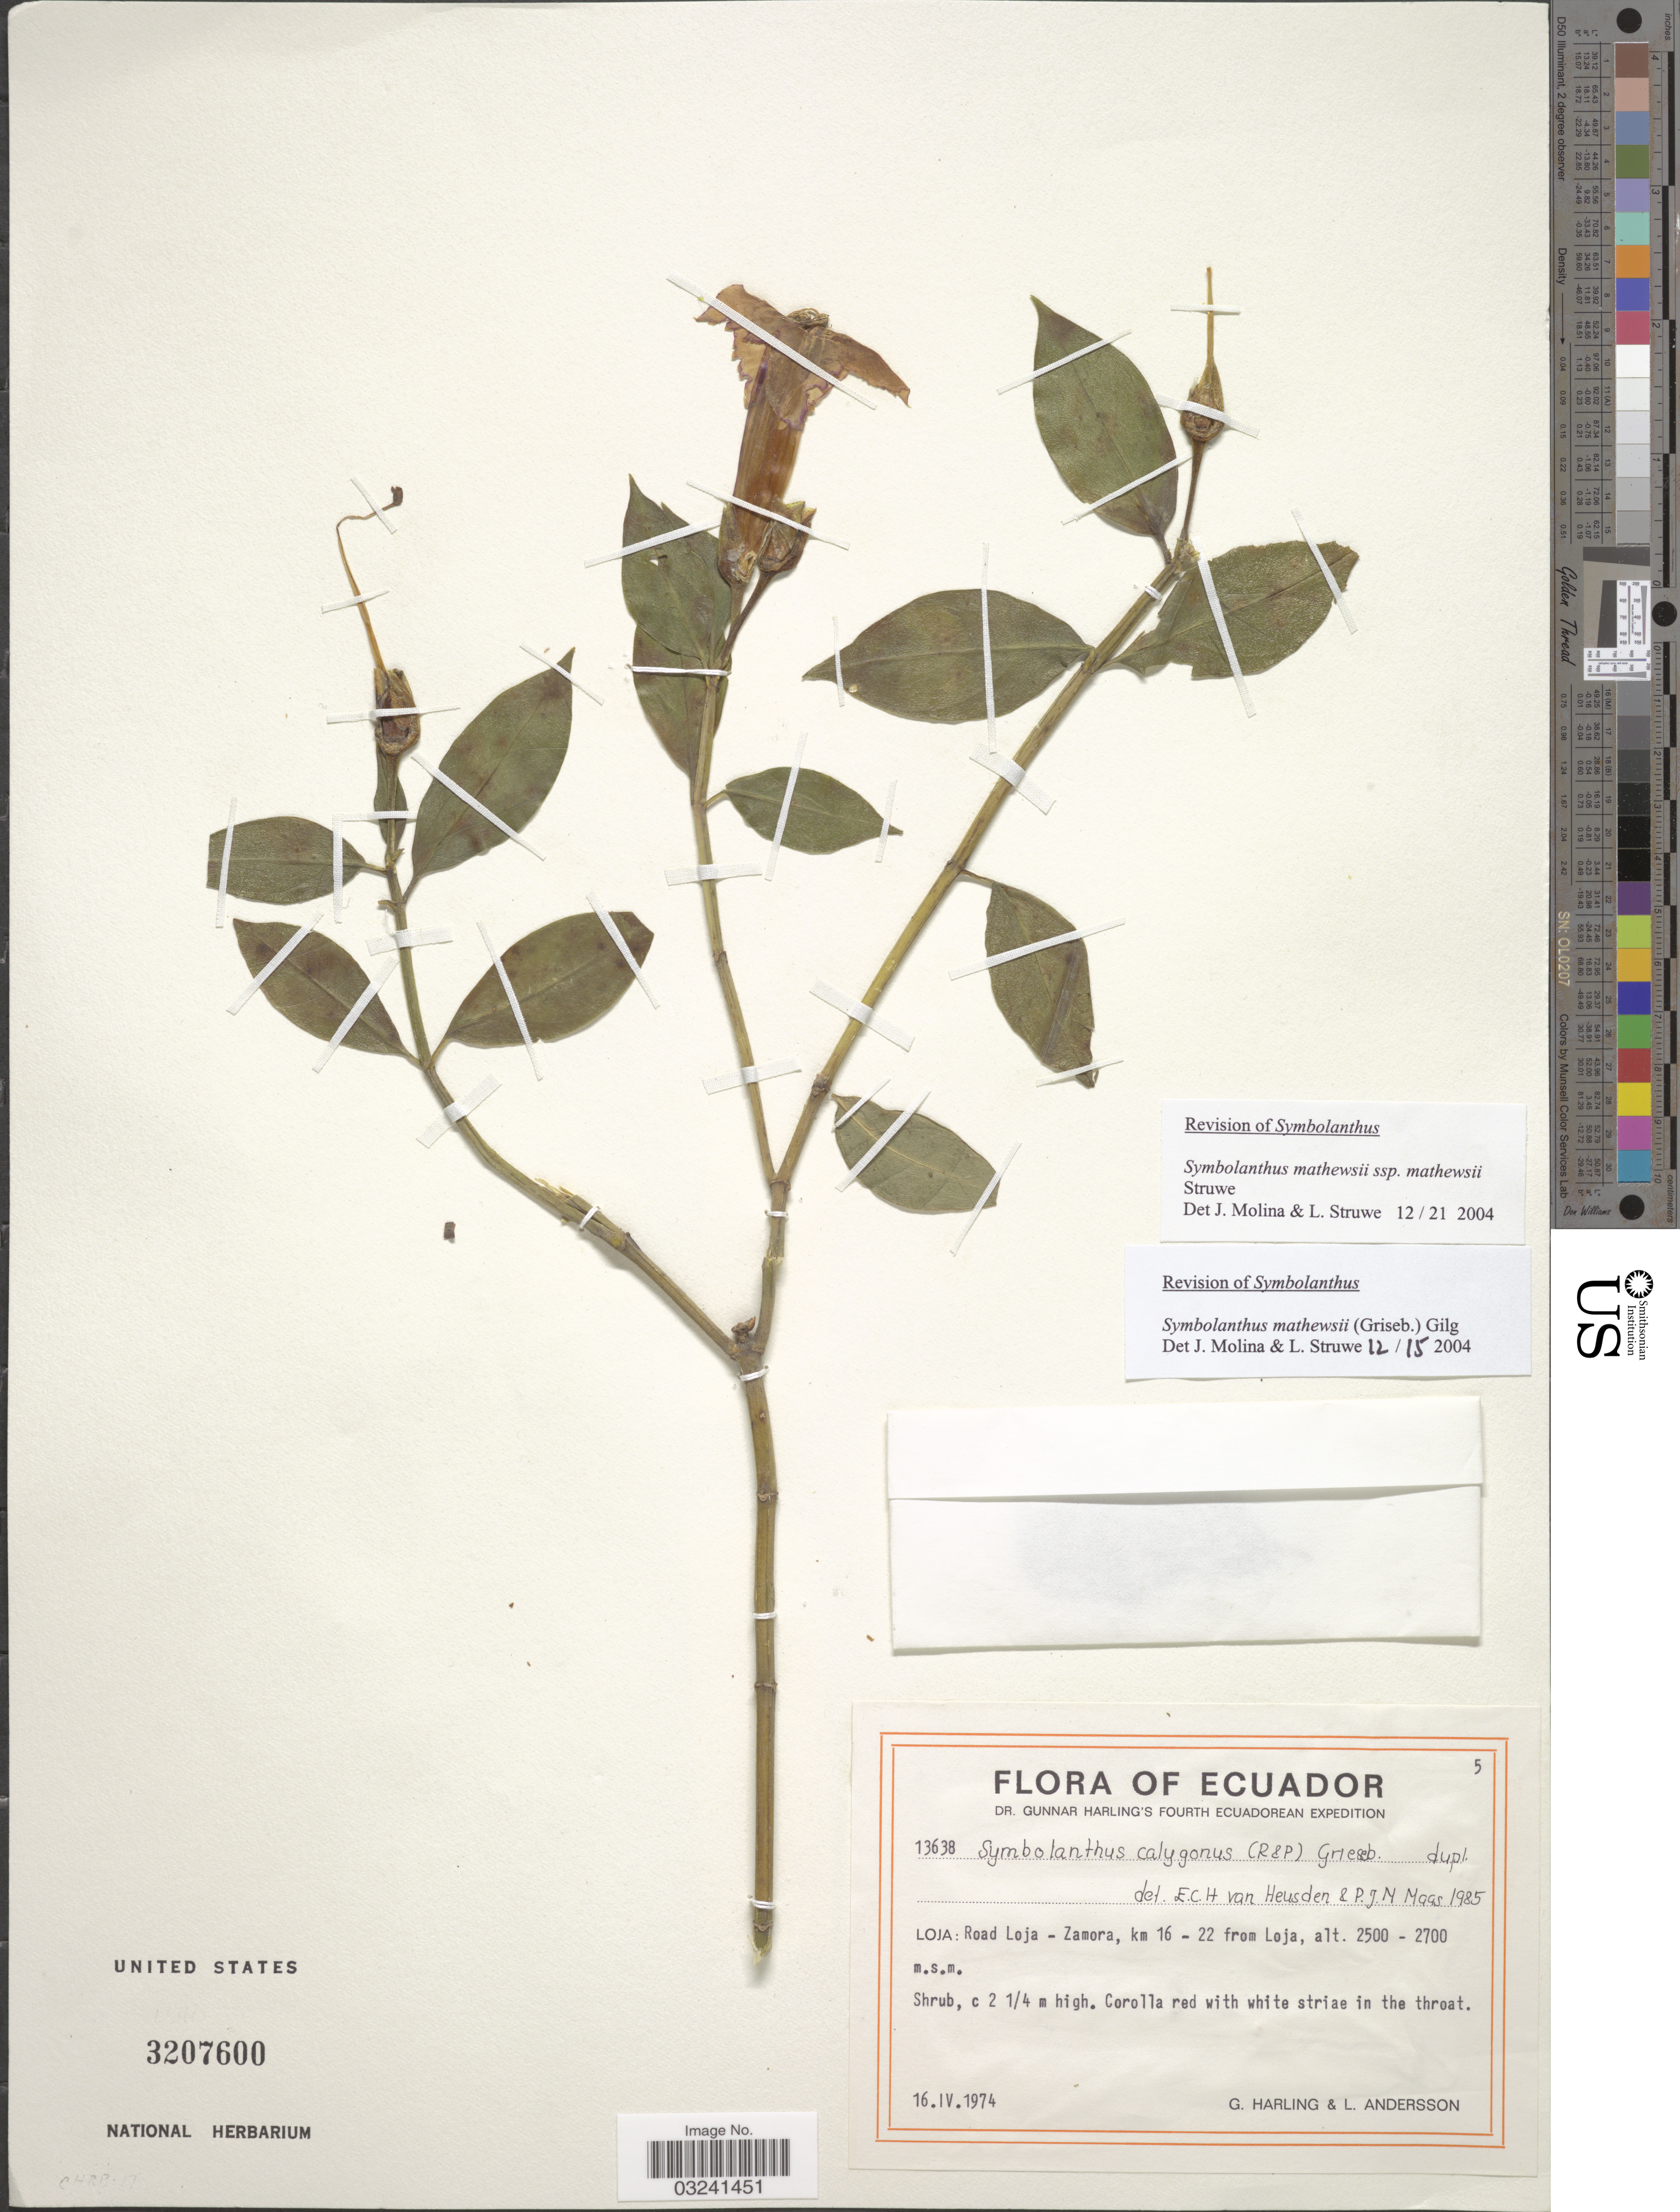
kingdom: Plantae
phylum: Tracheophyta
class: Magnoliopsida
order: Gentianales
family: Gentianaceae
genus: Symbolanthus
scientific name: Symbolanthus mathewsii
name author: (Griseb.) Ewan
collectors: G. Harling & L. Andersson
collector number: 13638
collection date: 1974-04-16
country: Ecuador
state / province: Loja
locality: Road Loja-Zamora, km 16-22 from Loja.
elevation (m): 2500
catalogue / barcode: US 3207600